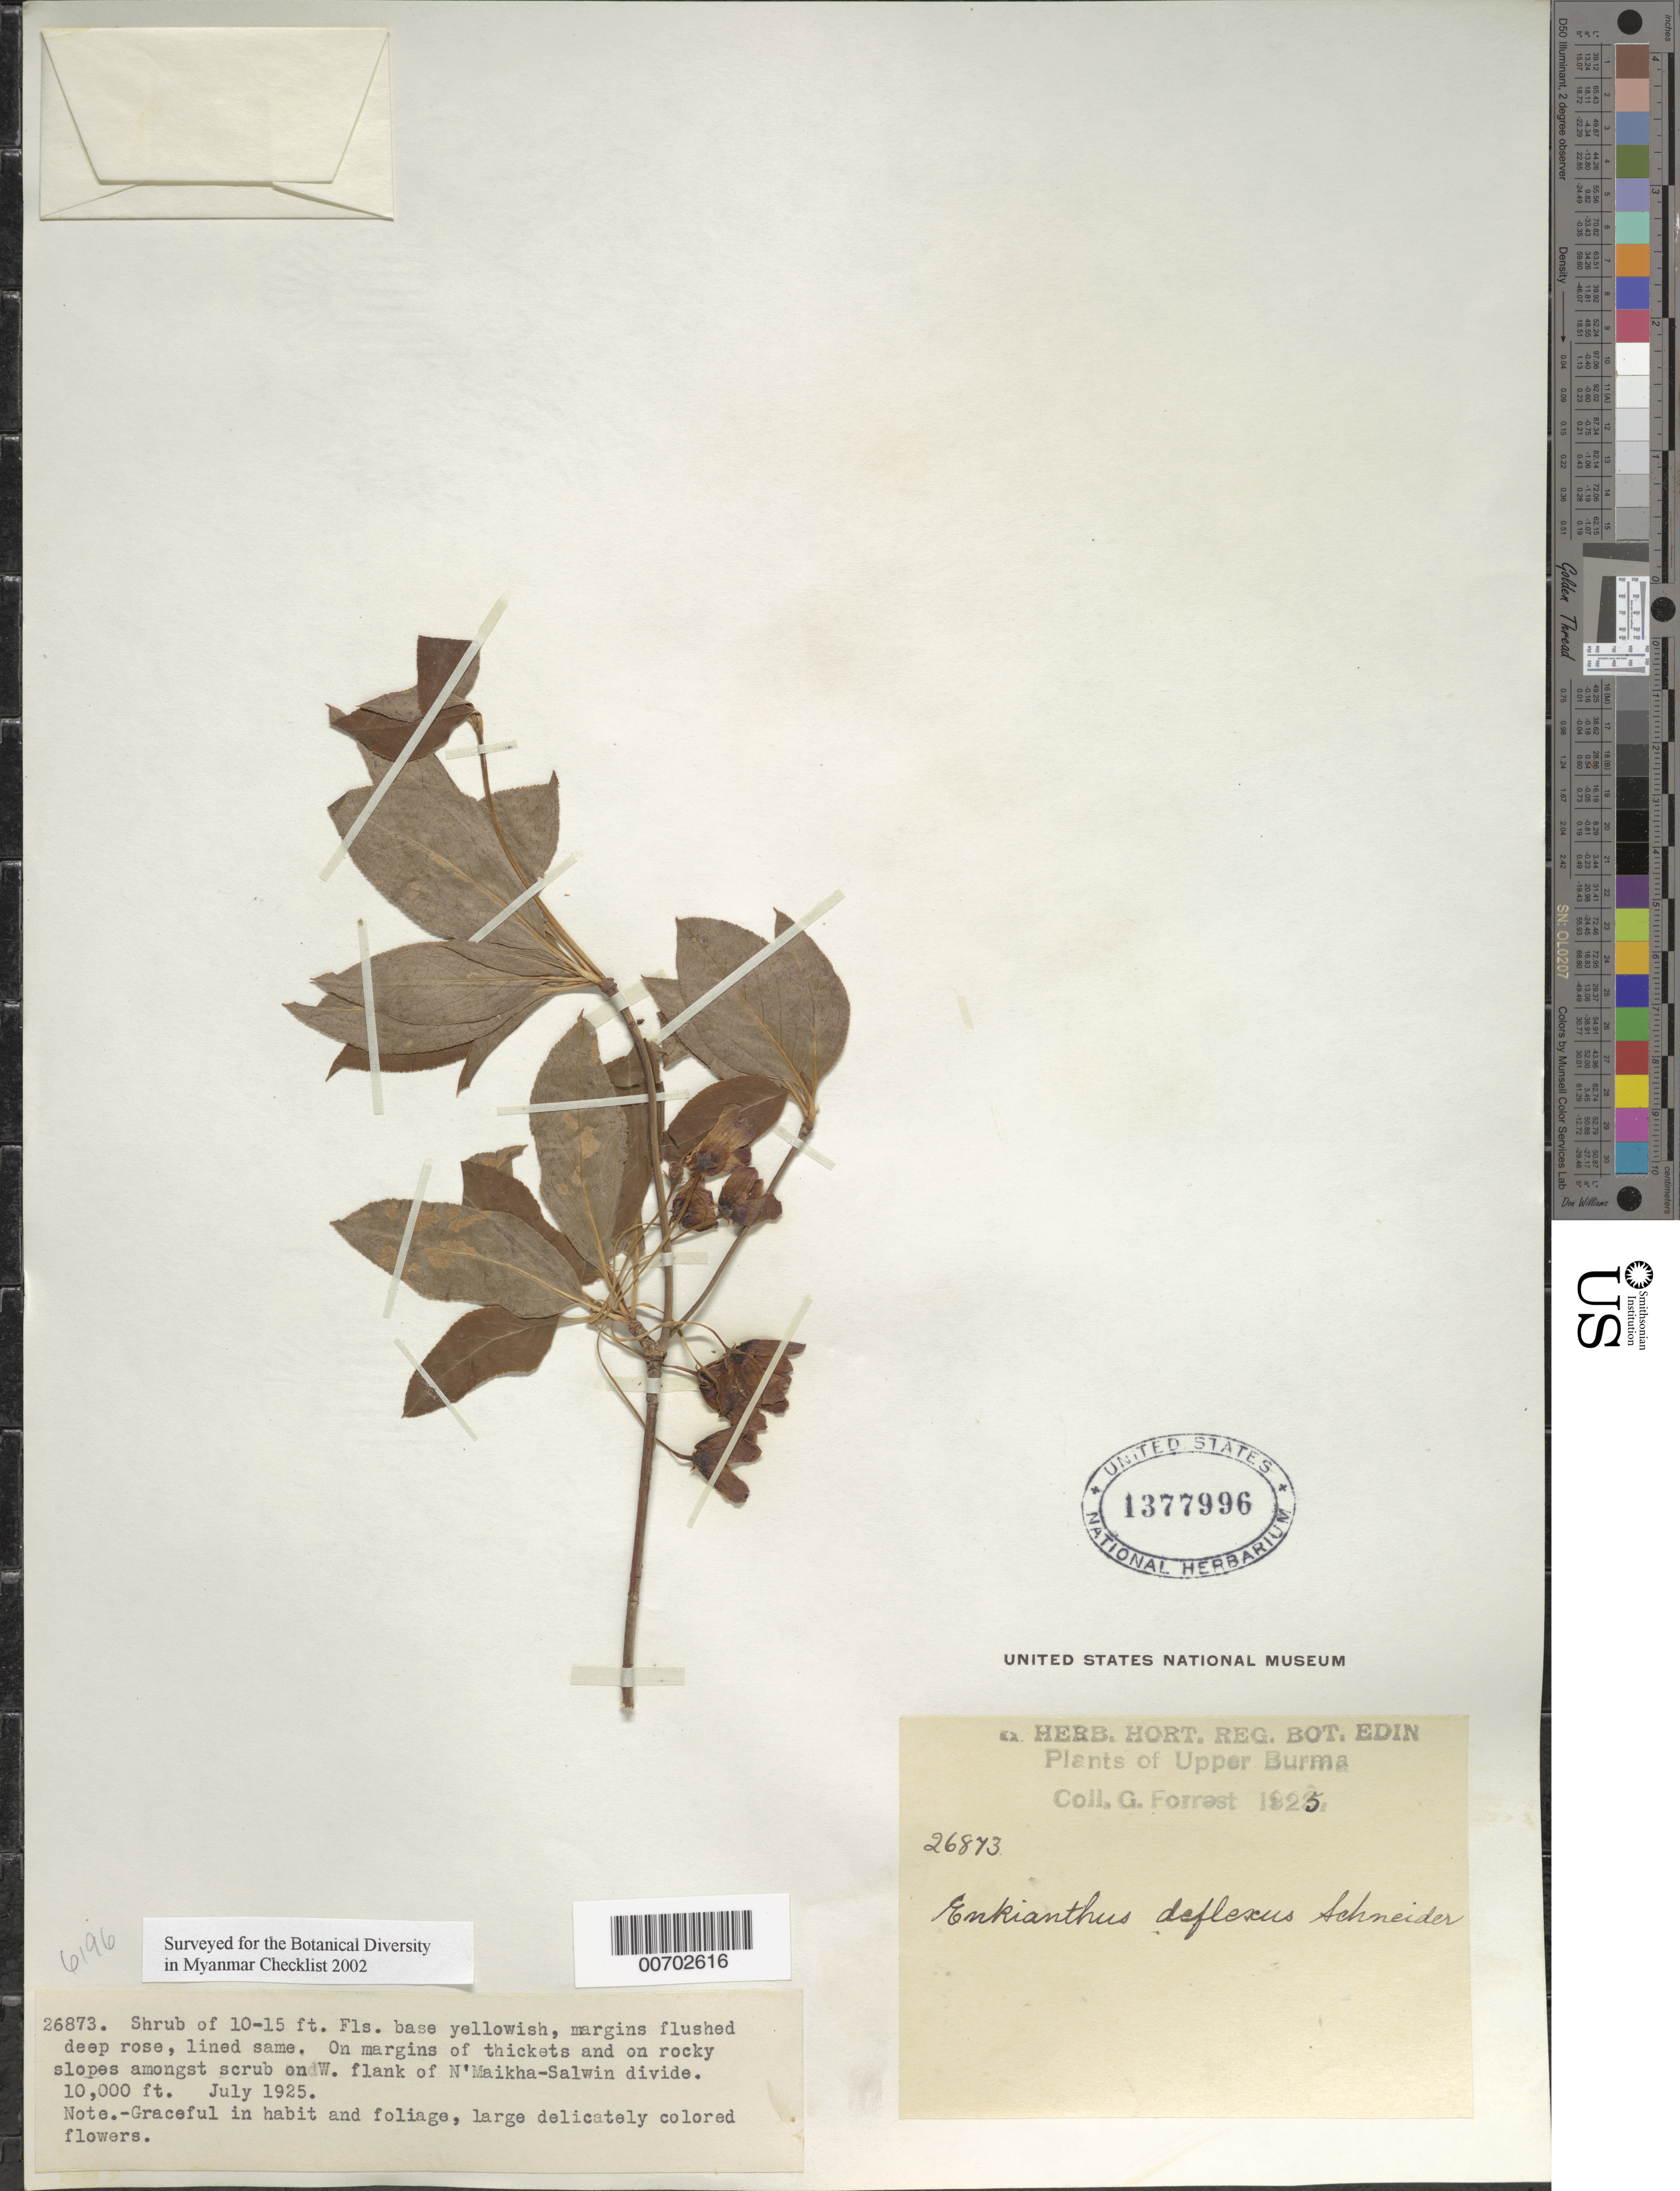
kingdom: Plantae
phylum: Tracheophyta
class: Magnoliopsida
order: Ericales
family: Ericaceae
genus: Enkianthus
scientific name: Enkianthus deflexus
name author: (Griff.) C.K. Schneid.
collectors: G. Forrest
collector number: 26873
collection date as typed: Jul 1925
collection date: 1925-07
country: Myanmar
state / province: Kachin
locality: N'Maikha-Salwin Divide, W flank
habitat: Margins of thickets and rocky slopew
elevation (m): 3048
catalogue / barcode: US 1377996